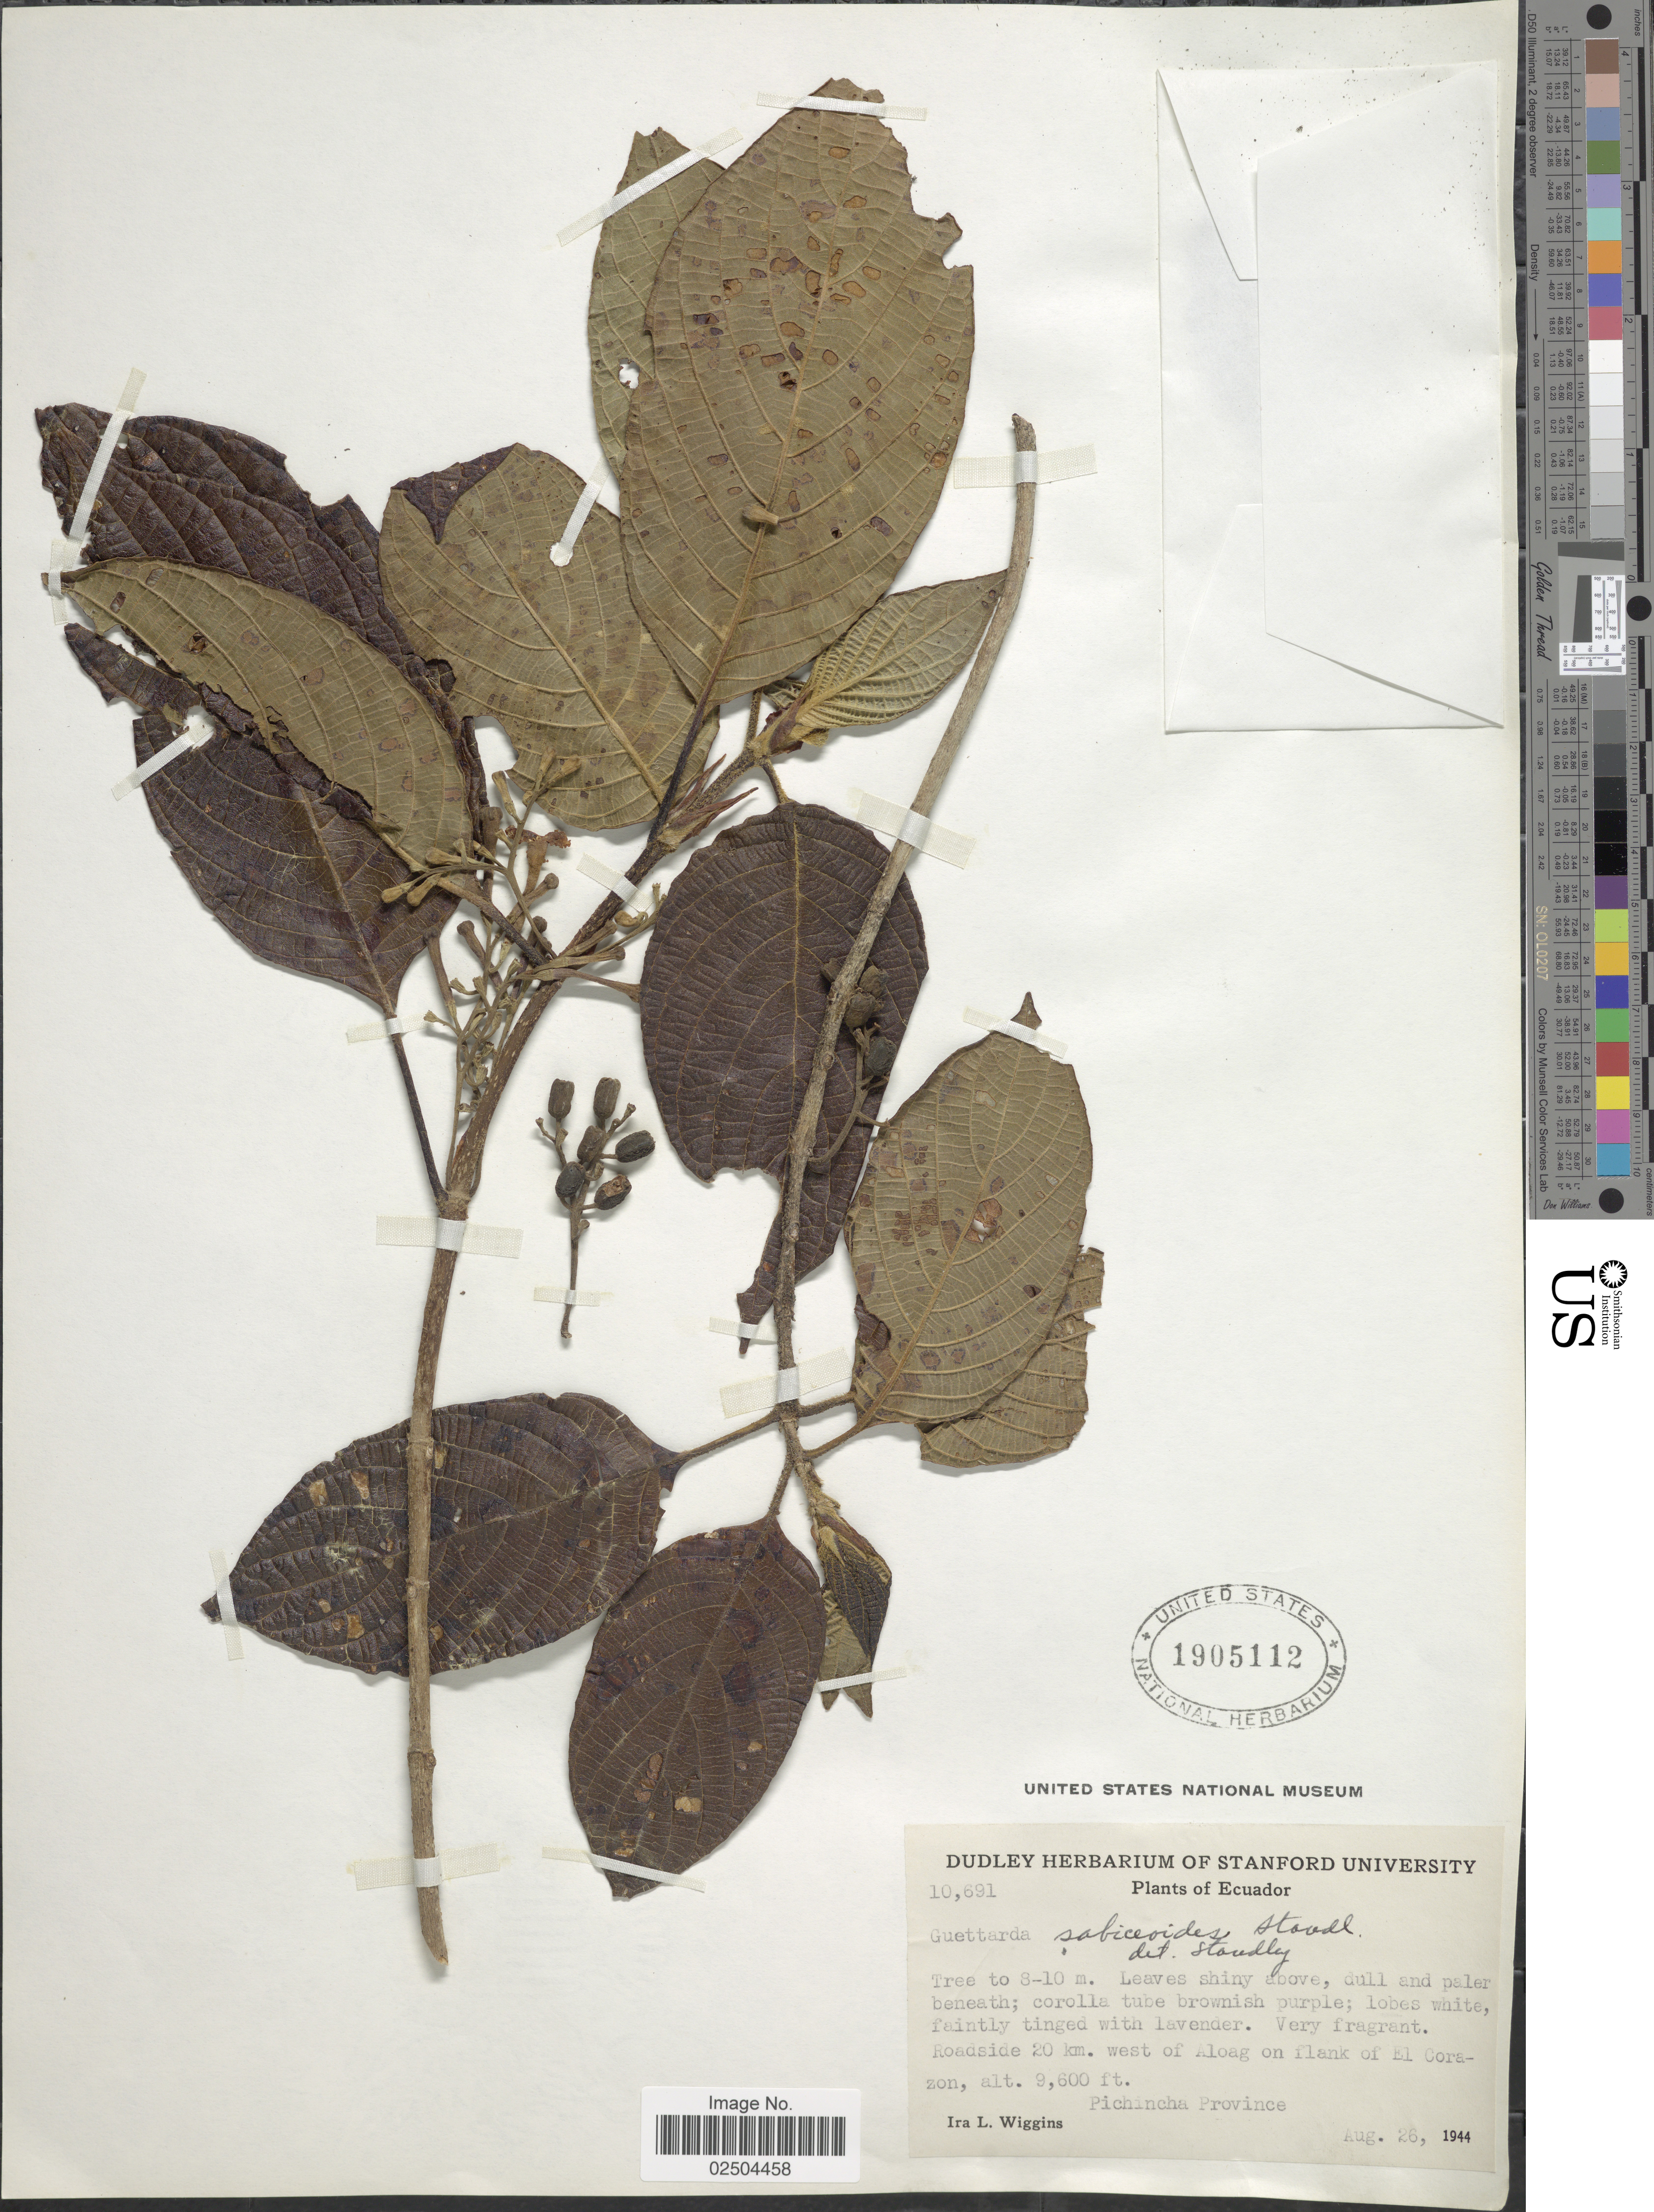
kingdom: Plantae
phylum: Tracheophyta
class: Magnoliopsida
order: Gentianales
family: Rubiaceae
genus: Guettarda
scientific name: Guettarda crispiflora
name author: Vahl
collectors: I. L. Wiggins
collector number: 10691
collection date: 1944-08-26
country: Ecuador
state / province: Pichincha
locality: Roadside 20 km. west of Aloag on flank of El Corazon, Pichincha Province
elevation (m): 2926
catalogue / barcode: US 1905112